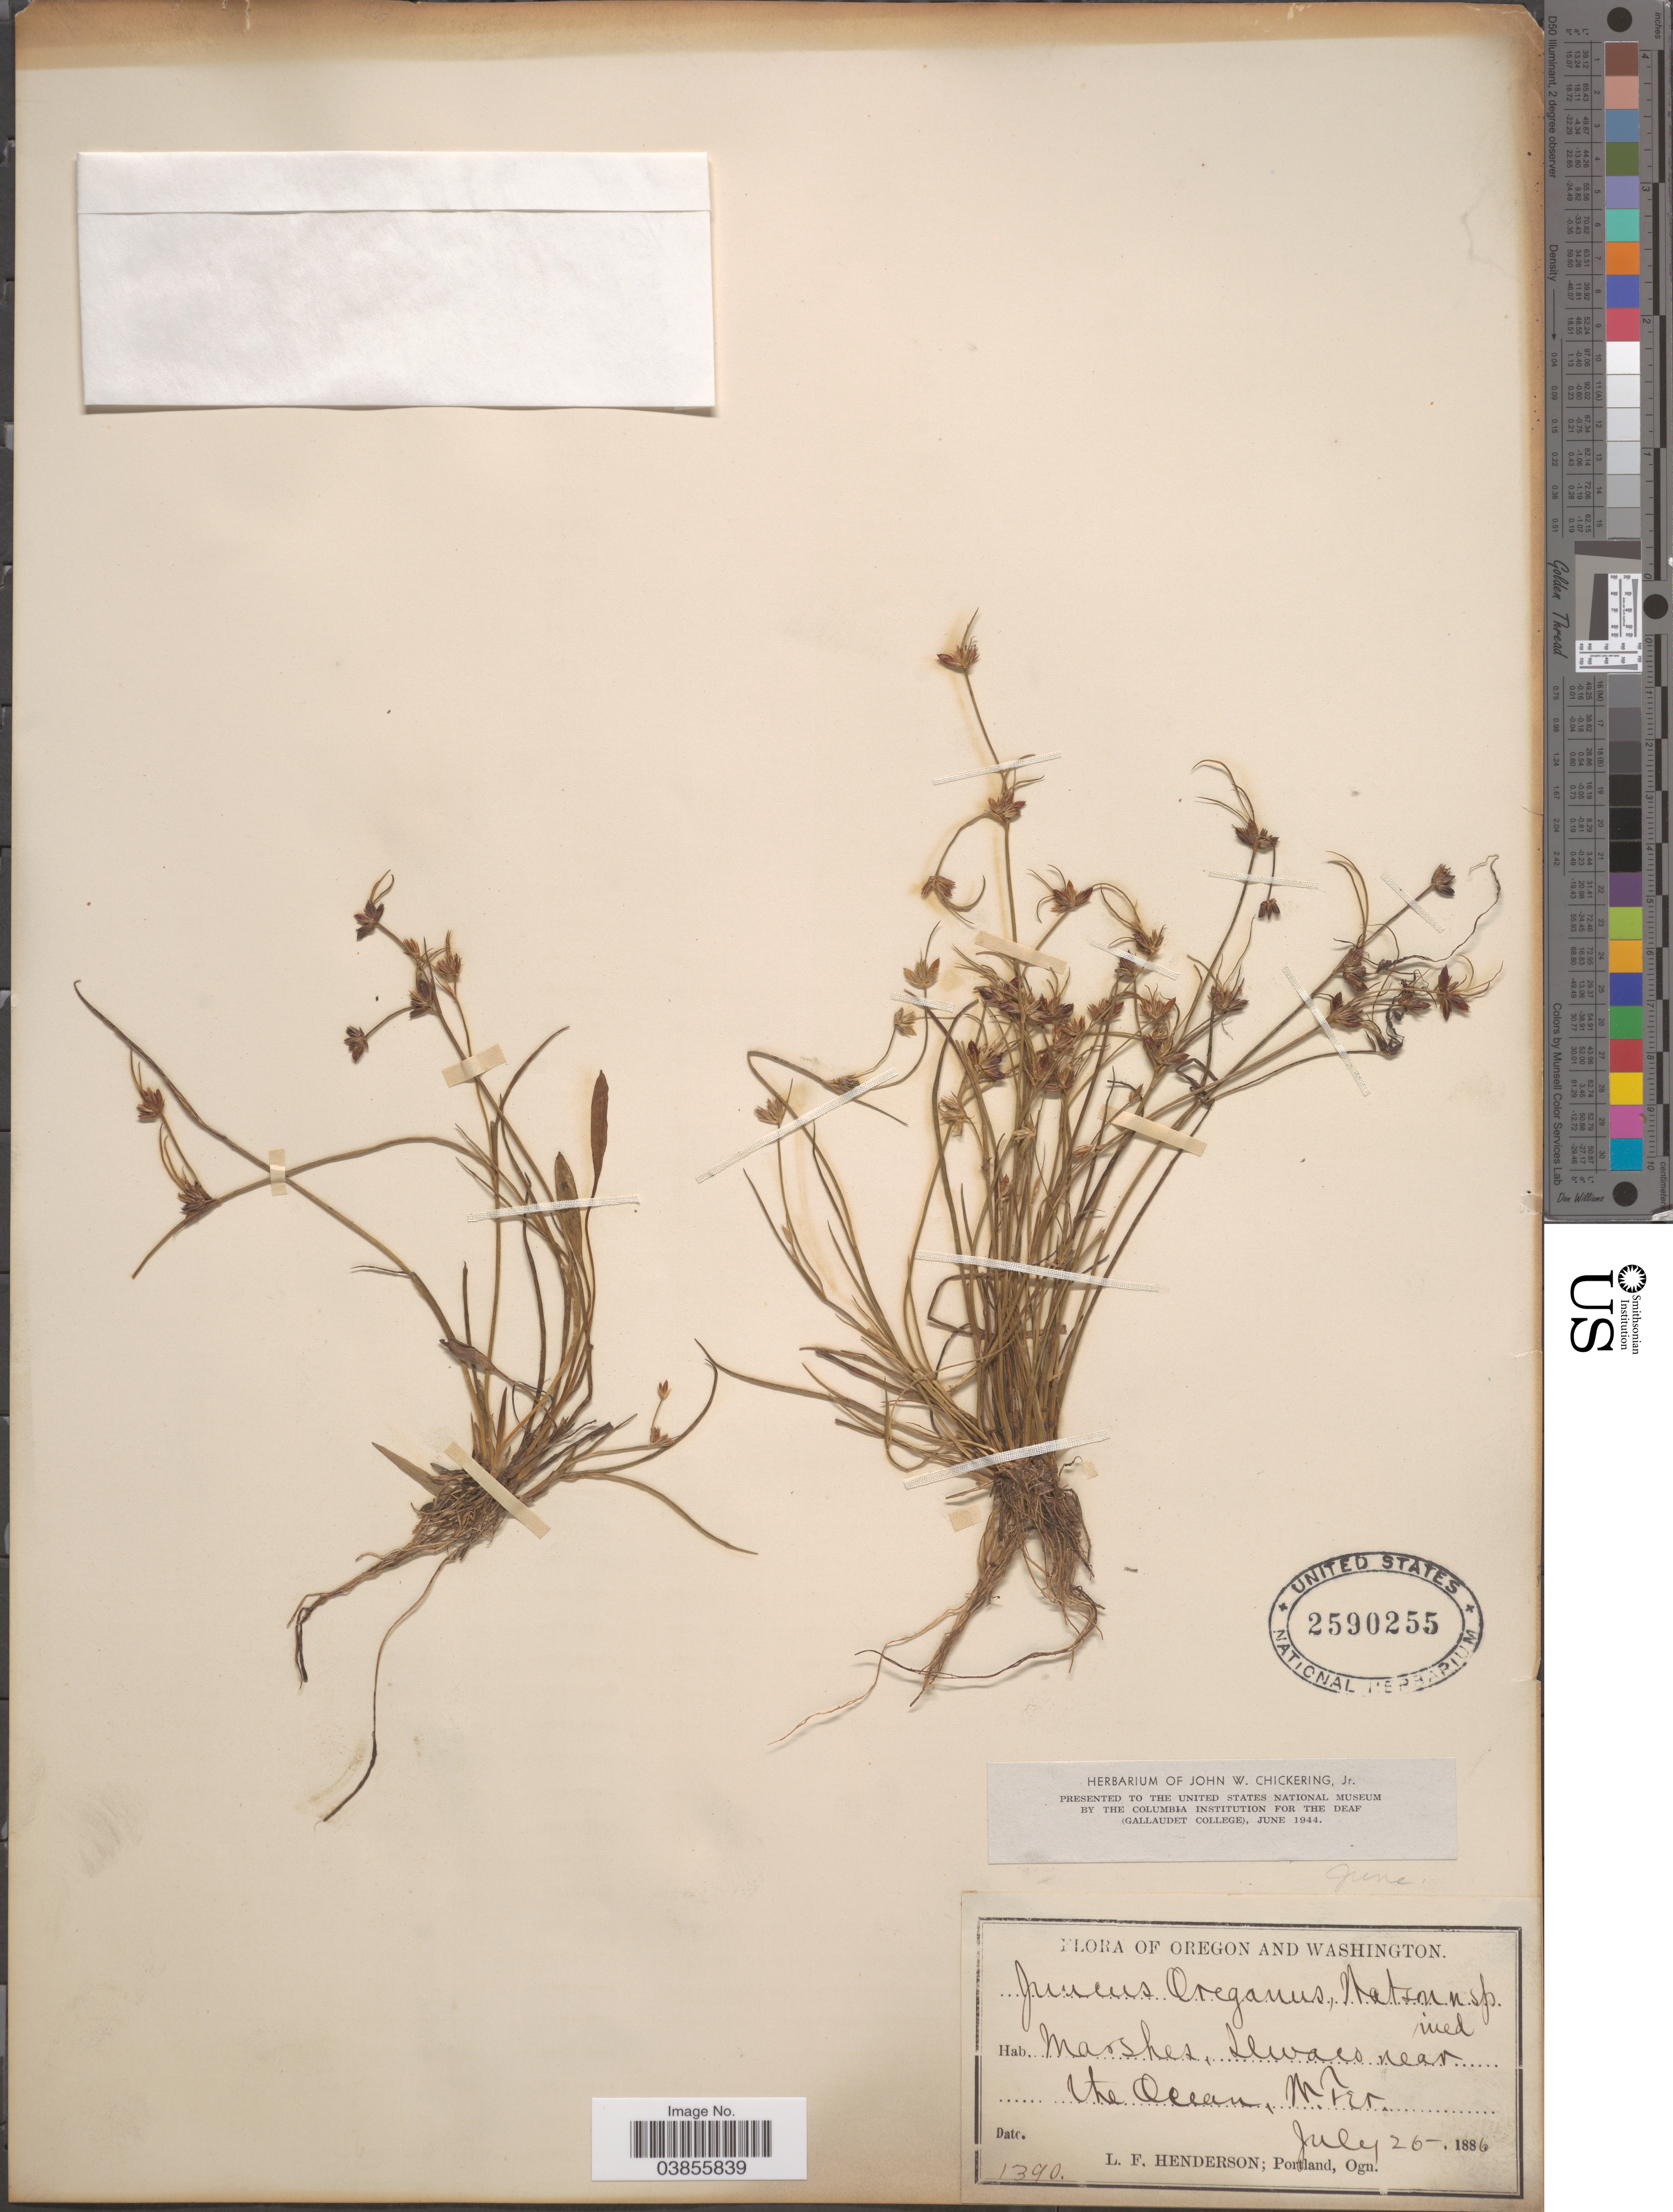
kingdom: Plantae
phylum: Tracheophyta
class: Liliopsida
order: Poales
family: Juncaceae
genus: Juncus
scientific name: Juncus oreganus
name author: S. Watson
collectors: L. Henderson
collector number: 1390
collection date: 1886-07-25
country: United States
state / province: Washington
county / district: Pacific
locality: Marshes, Ilwaco near the Ocean.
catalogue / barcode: US 2590255